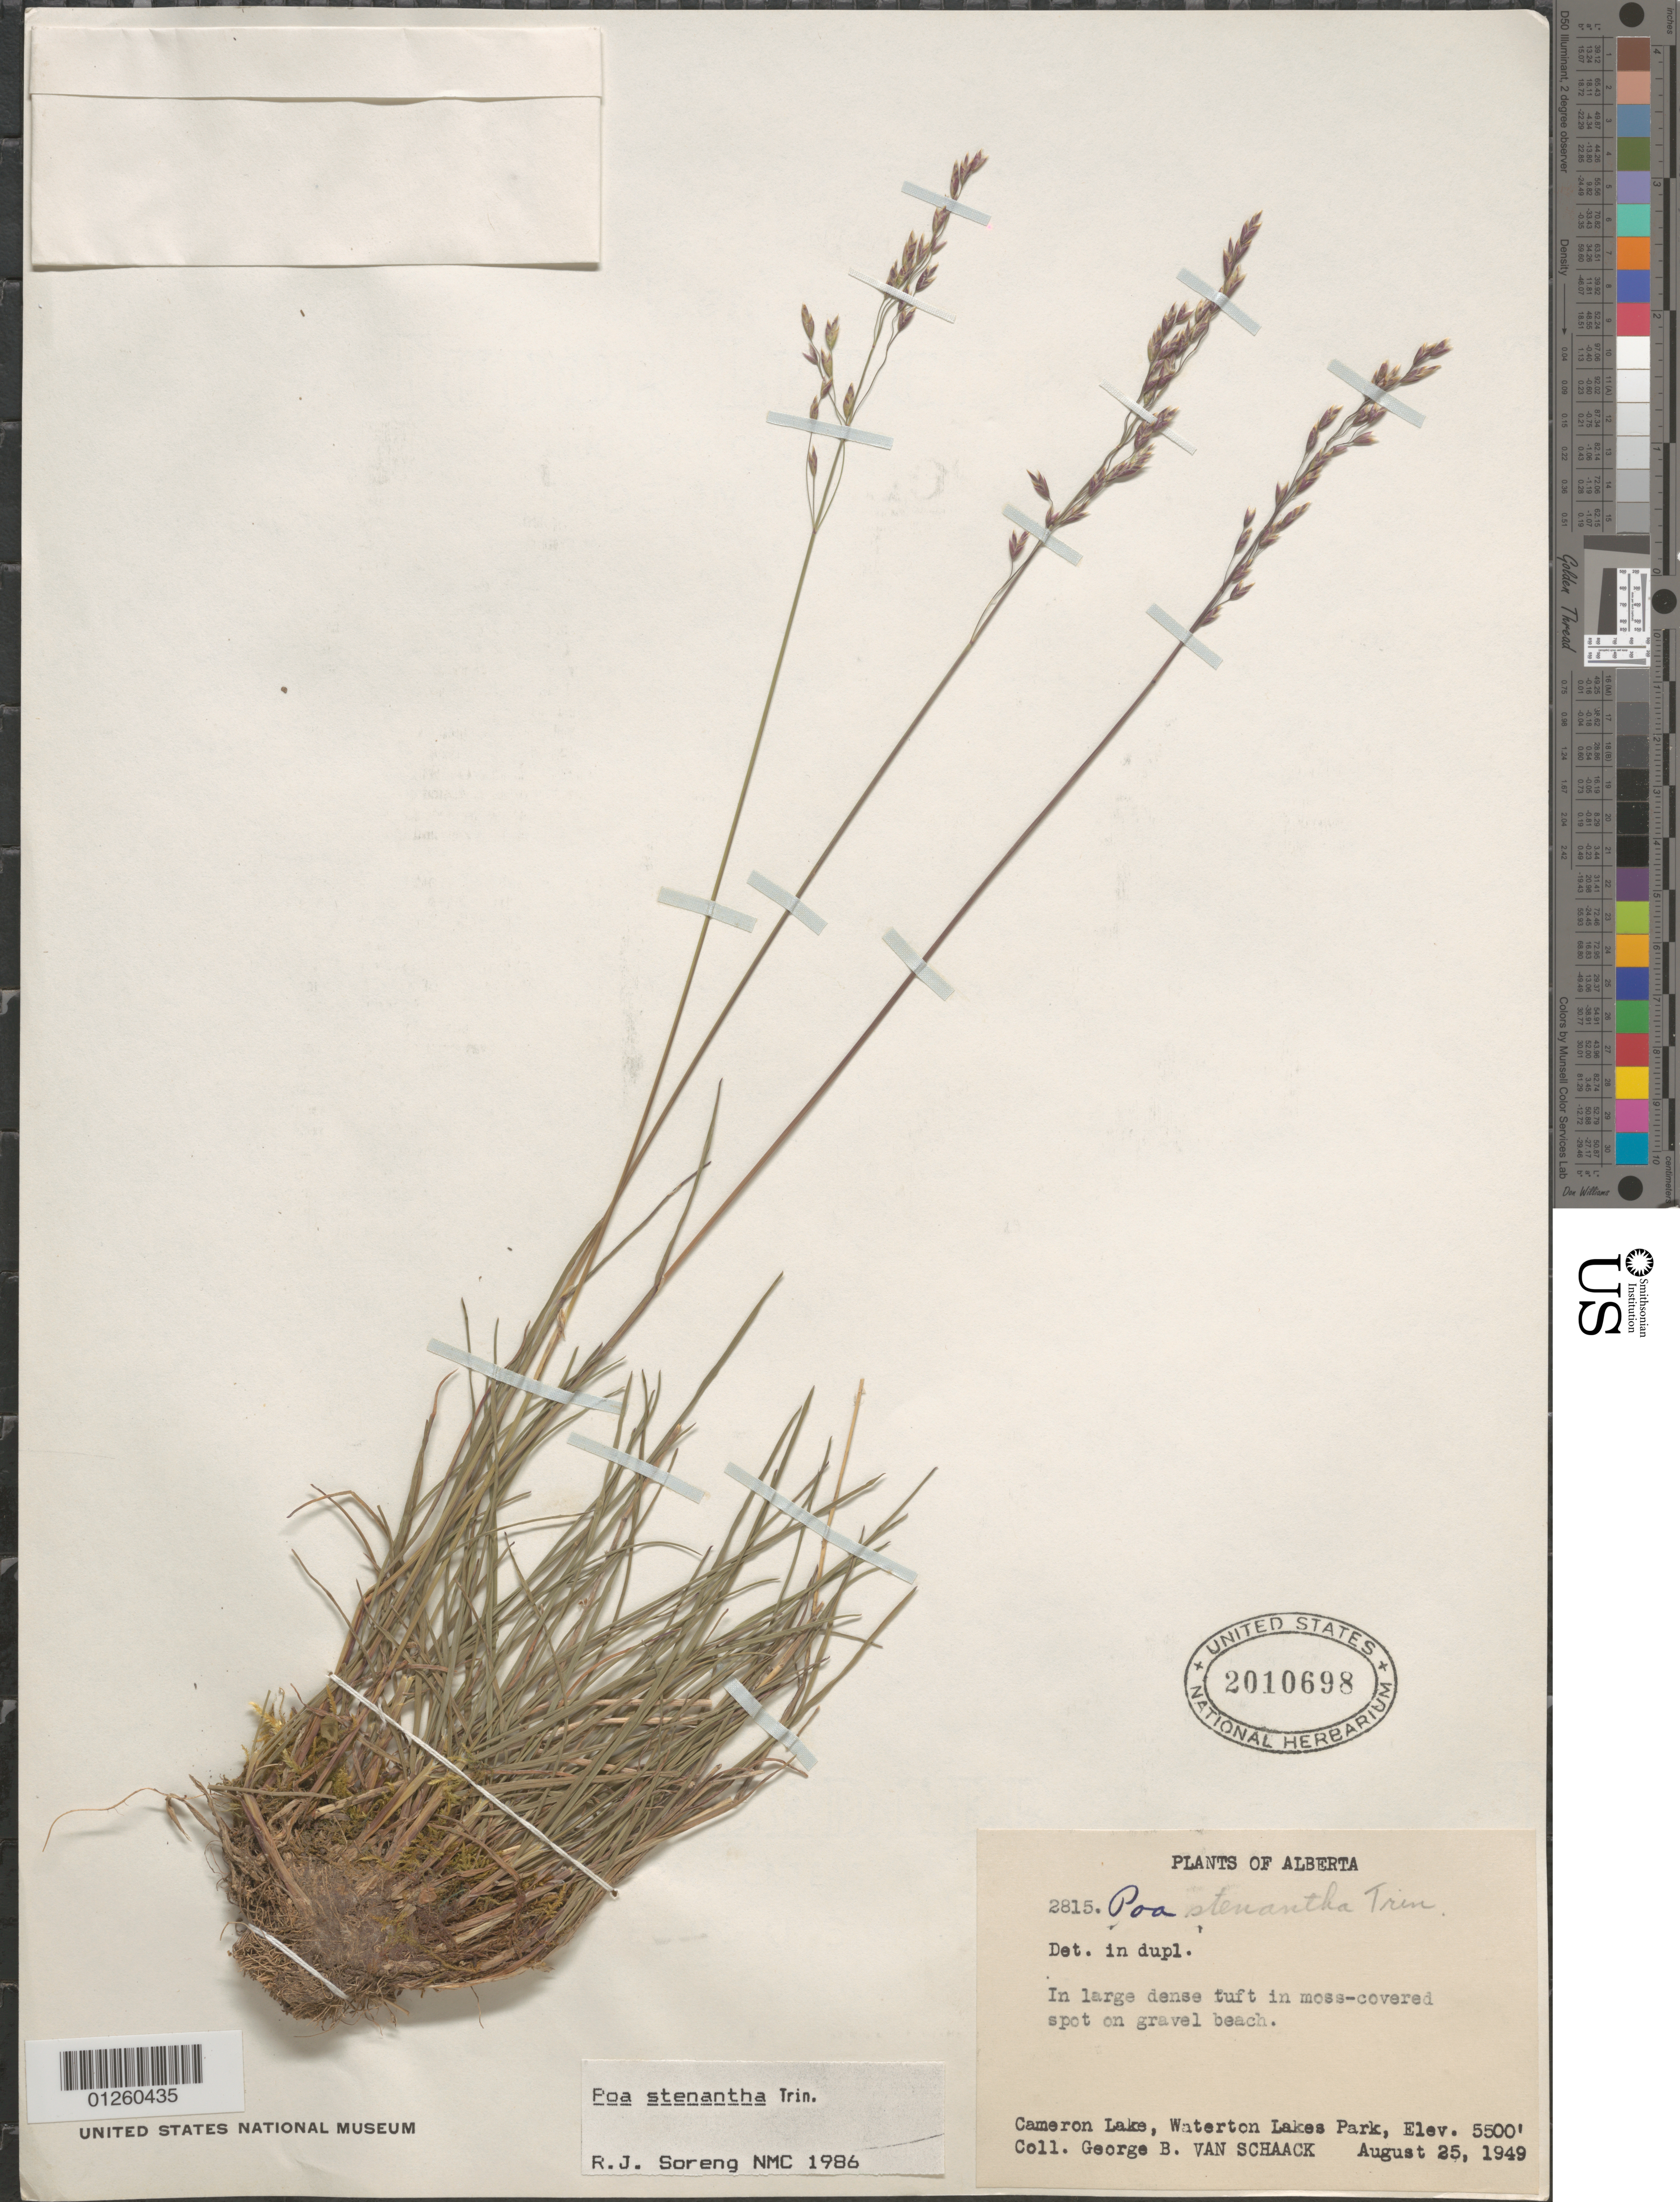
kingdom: Plantae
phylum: Tracheophyta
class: Liliopsida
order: Poales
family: Poaceae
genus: Poa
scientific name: Poa stenantha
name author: Trin.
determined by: Soreng, Robert J., Research Associate (BOT), Smithsonian Institution - National Museum of Natural History (UNITED STATES)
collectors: G. Van Schaack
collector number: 2815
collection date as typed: August 25, 1949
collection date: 1949-08-25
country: Canada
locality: Cameron Lake, Waterton Lakes Park.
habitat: In large dense tuft in moss-covered spot on gravel beach.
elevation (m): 1676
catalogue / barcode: US 2010698